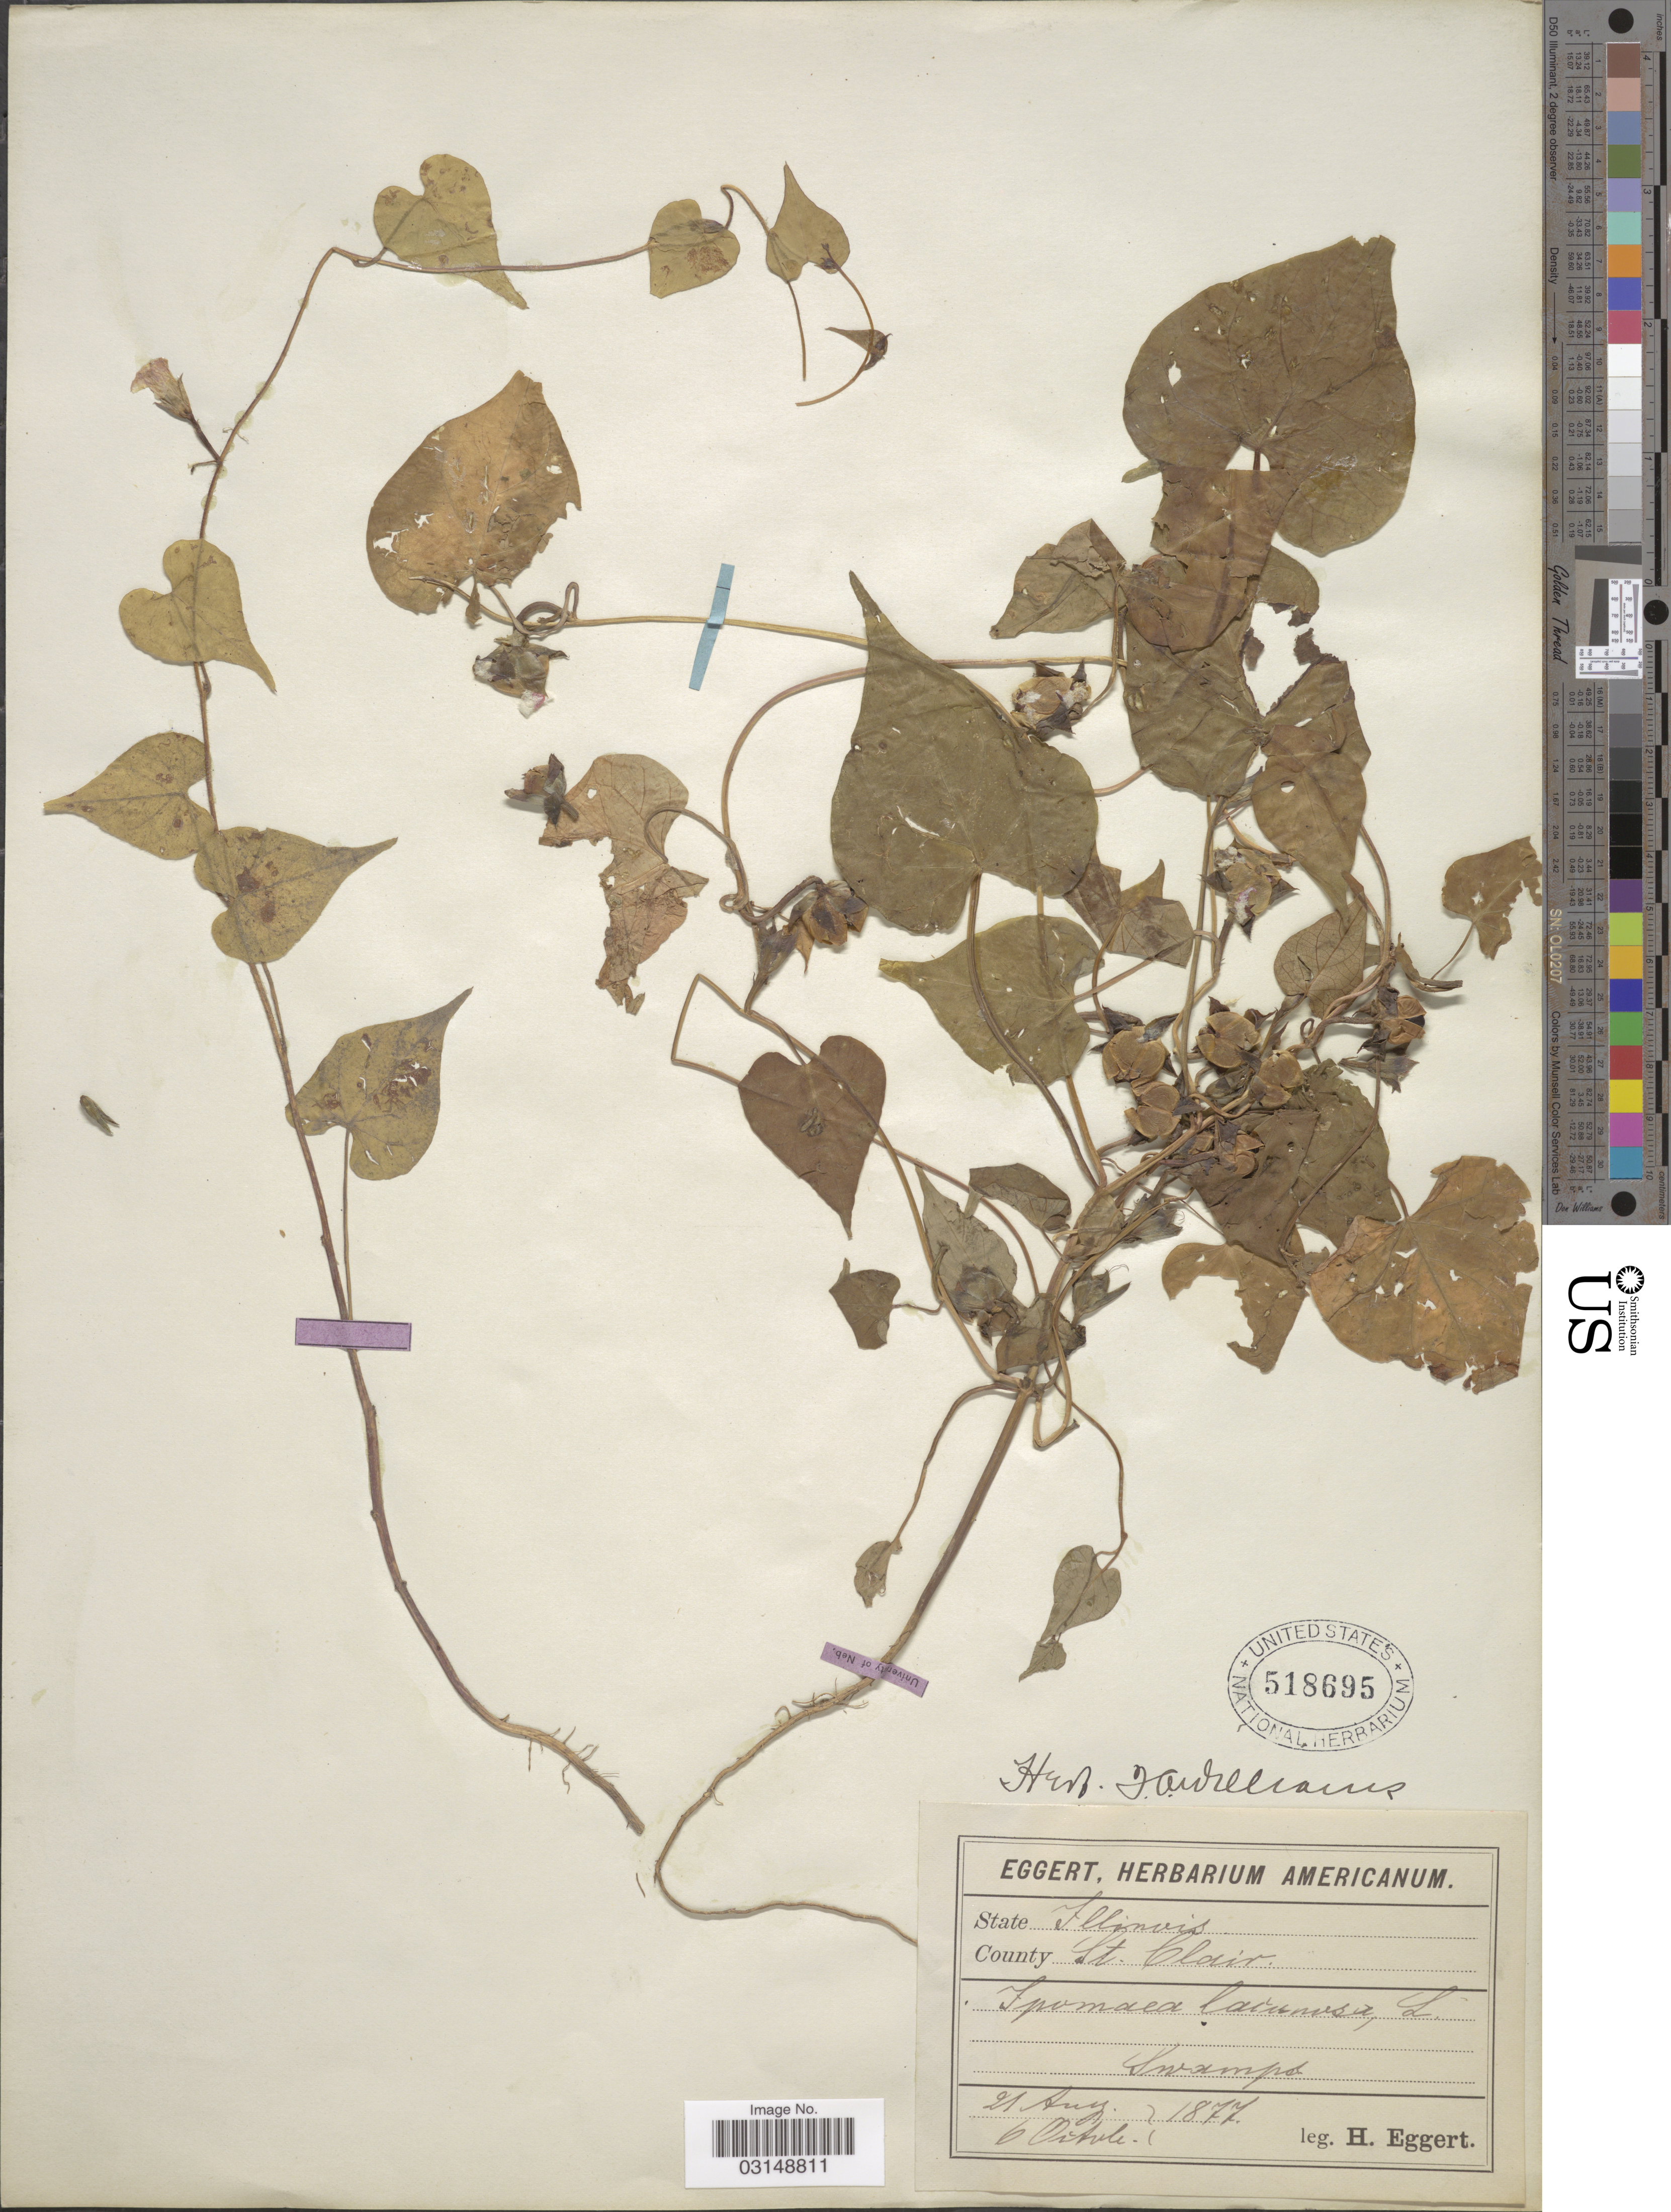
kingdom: Plantae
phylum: Tracheophyta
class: Magnoliopsida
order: Solanales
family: Convolvulaceae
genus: Ipomoea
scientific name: Ipomoea lacunosa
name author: L.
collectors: H. Eggert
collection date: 1877-08-21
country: United States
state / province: Illinois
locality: County St. Clair.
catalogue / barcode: US 518695